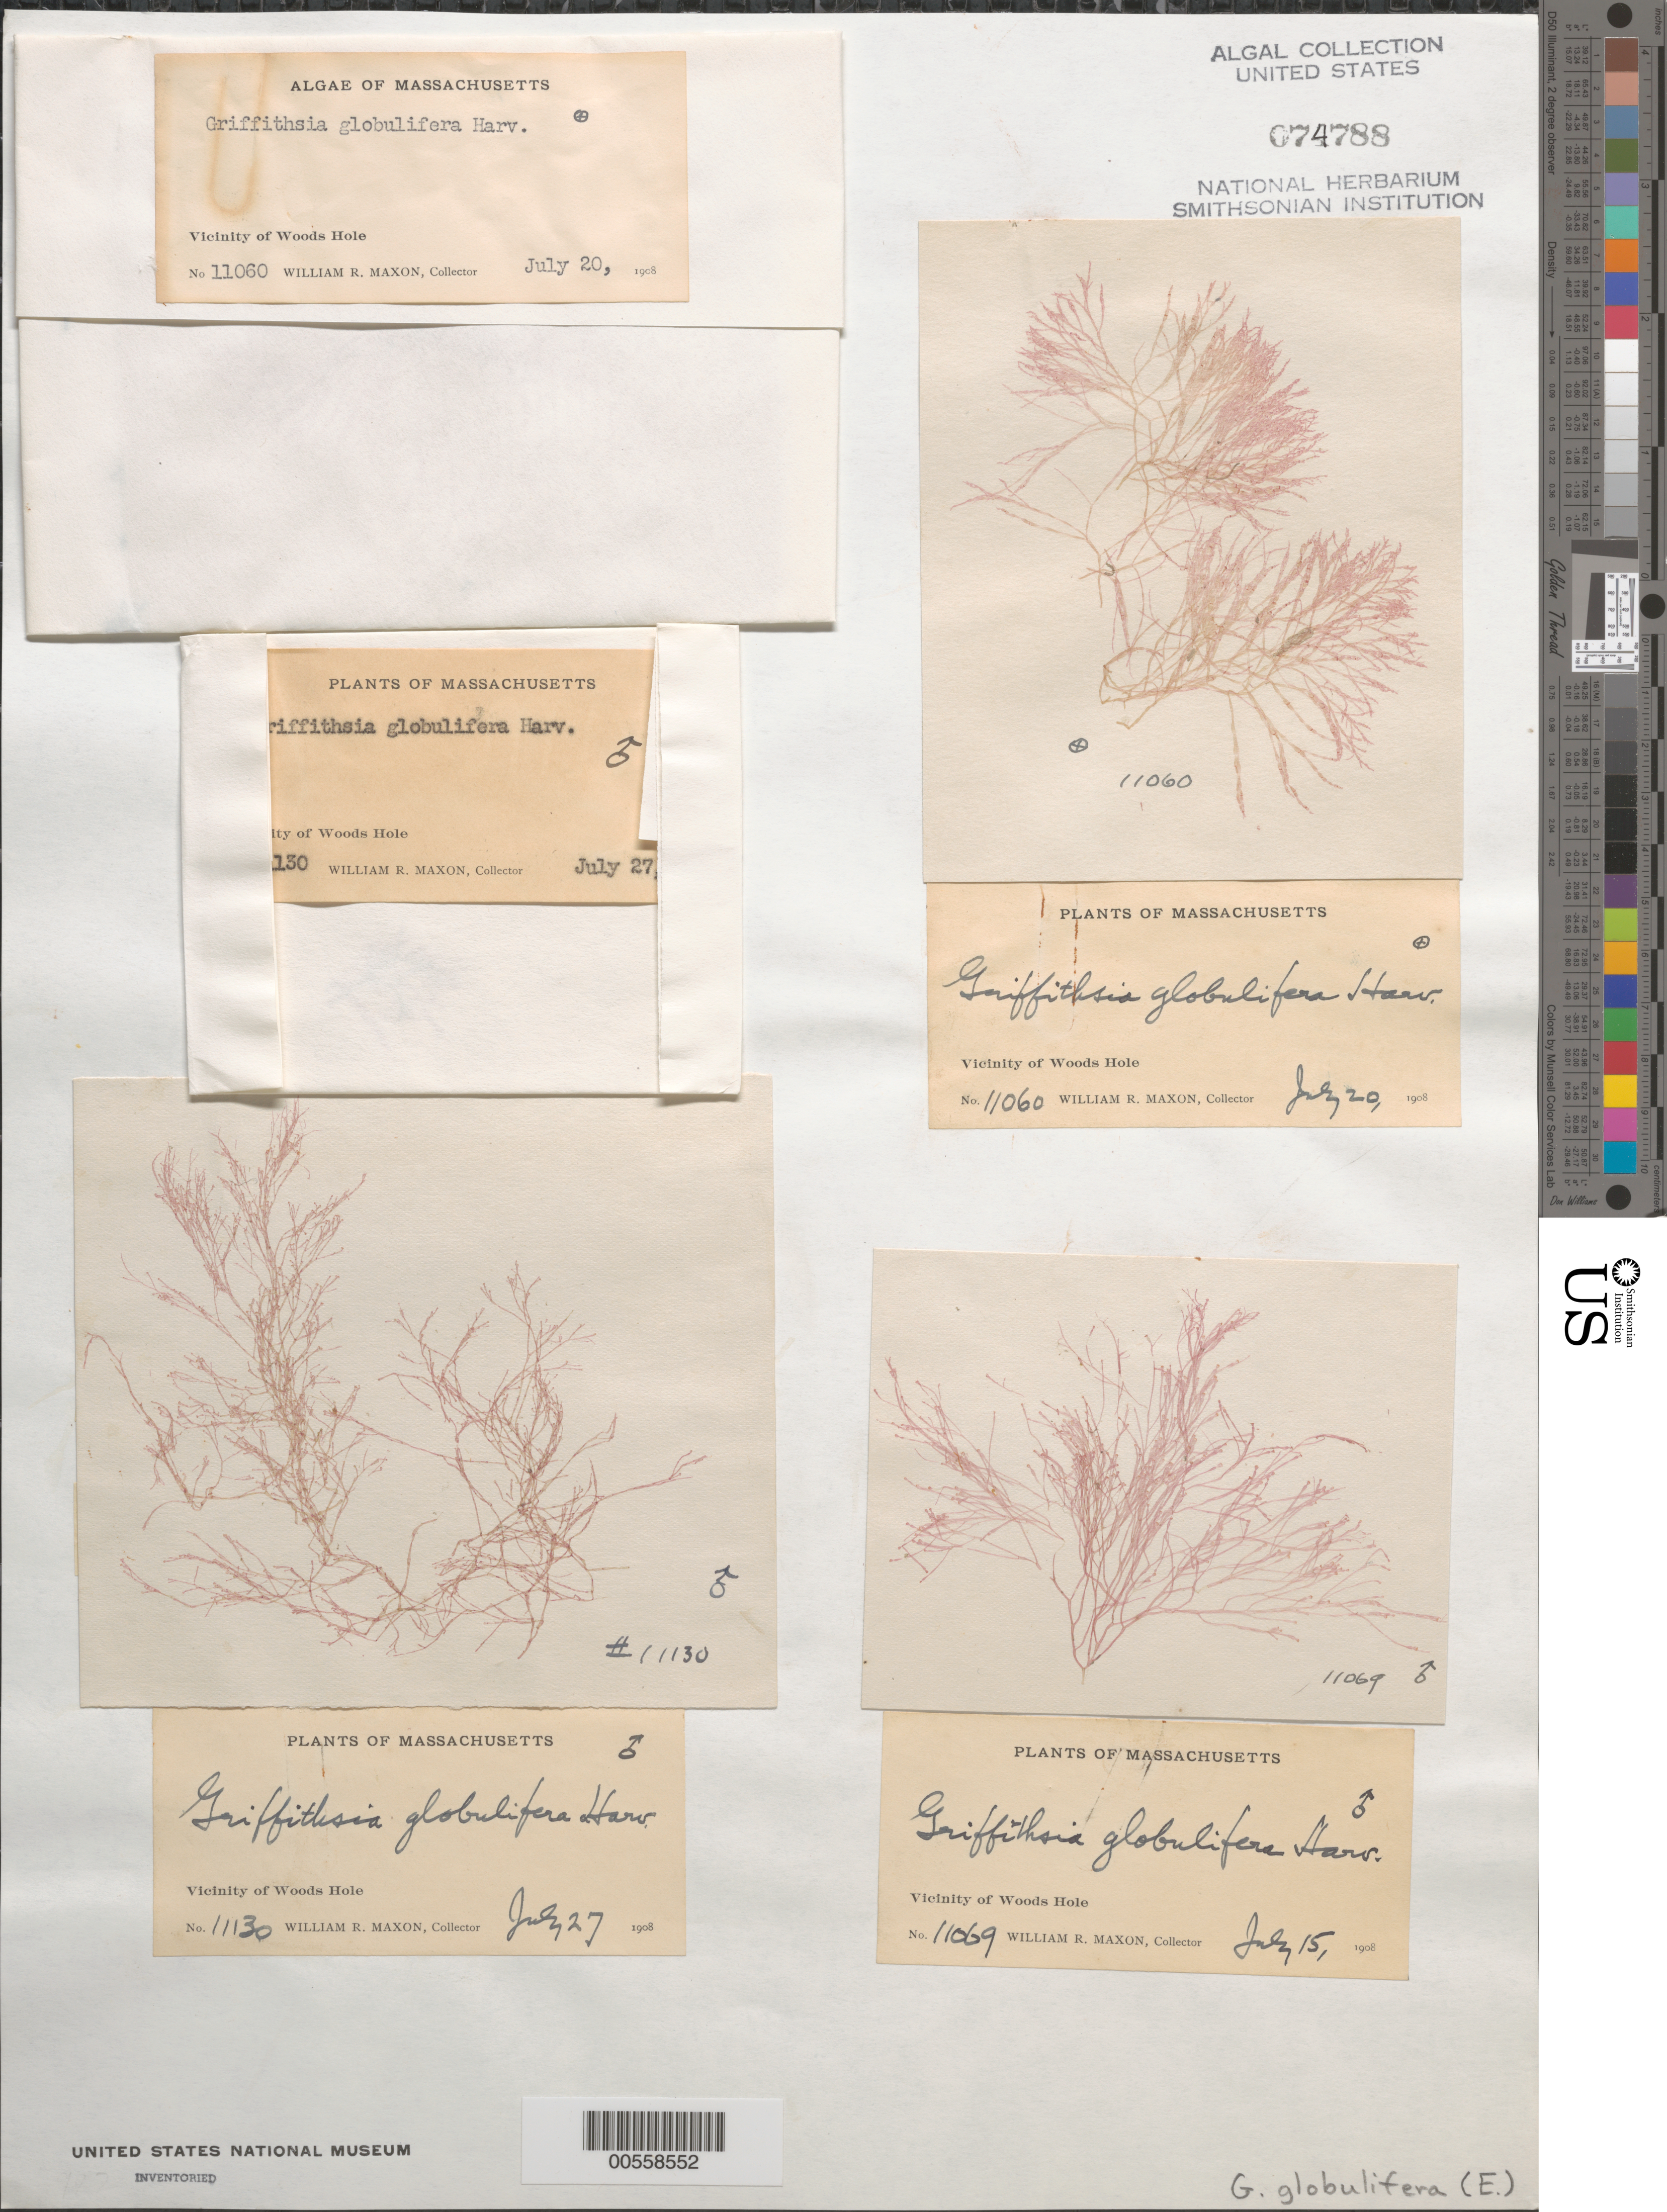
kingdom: Plantae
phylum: Rhodophyta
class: Florideophyceae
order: Ceramiales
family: Wrangeliaceae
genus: Griffithsia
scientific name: Griffithsia globulifera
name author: Harv. ex Kütz.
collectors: W. R. Maxon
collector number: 11060 & 11069 & 11130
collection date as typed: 15 Jul 1908 TO 27 Jul 1908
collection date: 1908-07-15/1908-07-27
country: United States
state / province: Massachusetts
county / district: Barnstable County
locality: Woods Hole area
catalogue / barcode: US 74788